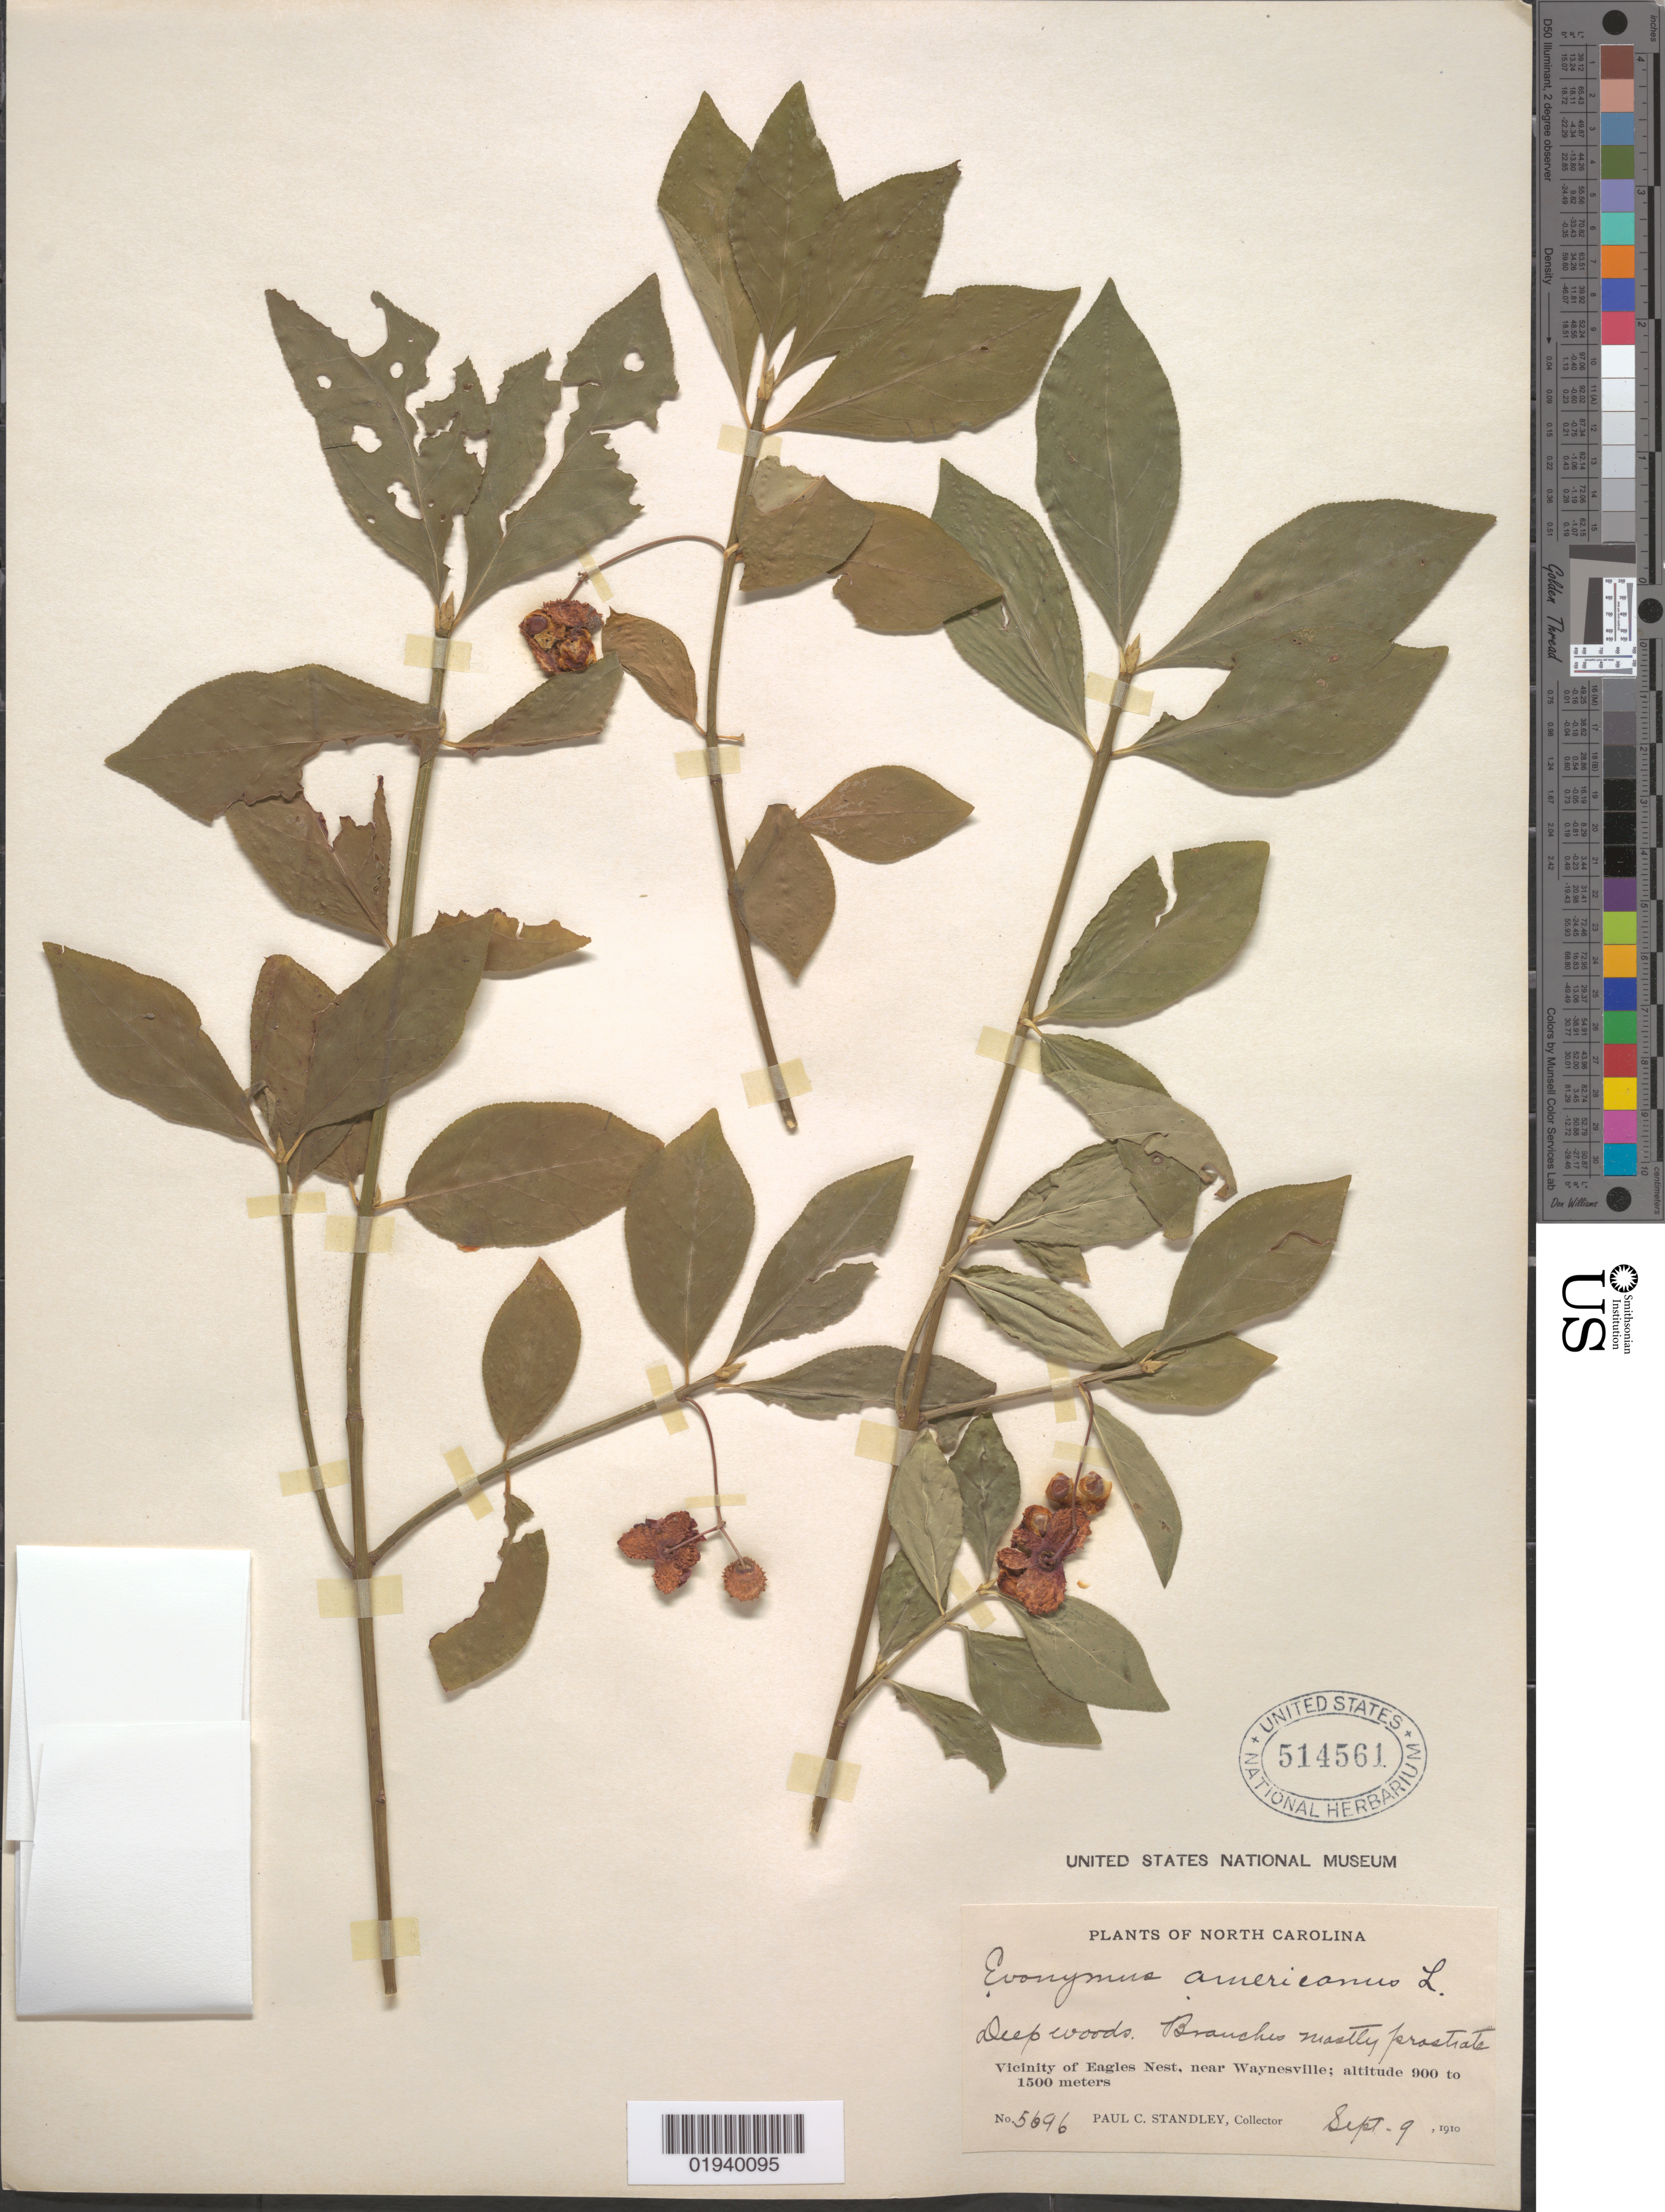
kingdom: Plantae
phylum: Tracheophyta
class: Magnoliopsida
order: Celastrales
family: Celastraceae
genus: Euonymus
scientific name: Euonymus americanus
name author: L.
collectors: P. C. Standley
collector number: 5696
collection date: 1910-09-09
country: United States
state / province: North Carolina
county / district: Haywood County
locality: Eagles Nest vicinity, near Waynesville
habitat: Deep woods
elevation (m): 900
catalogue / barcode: US 514561